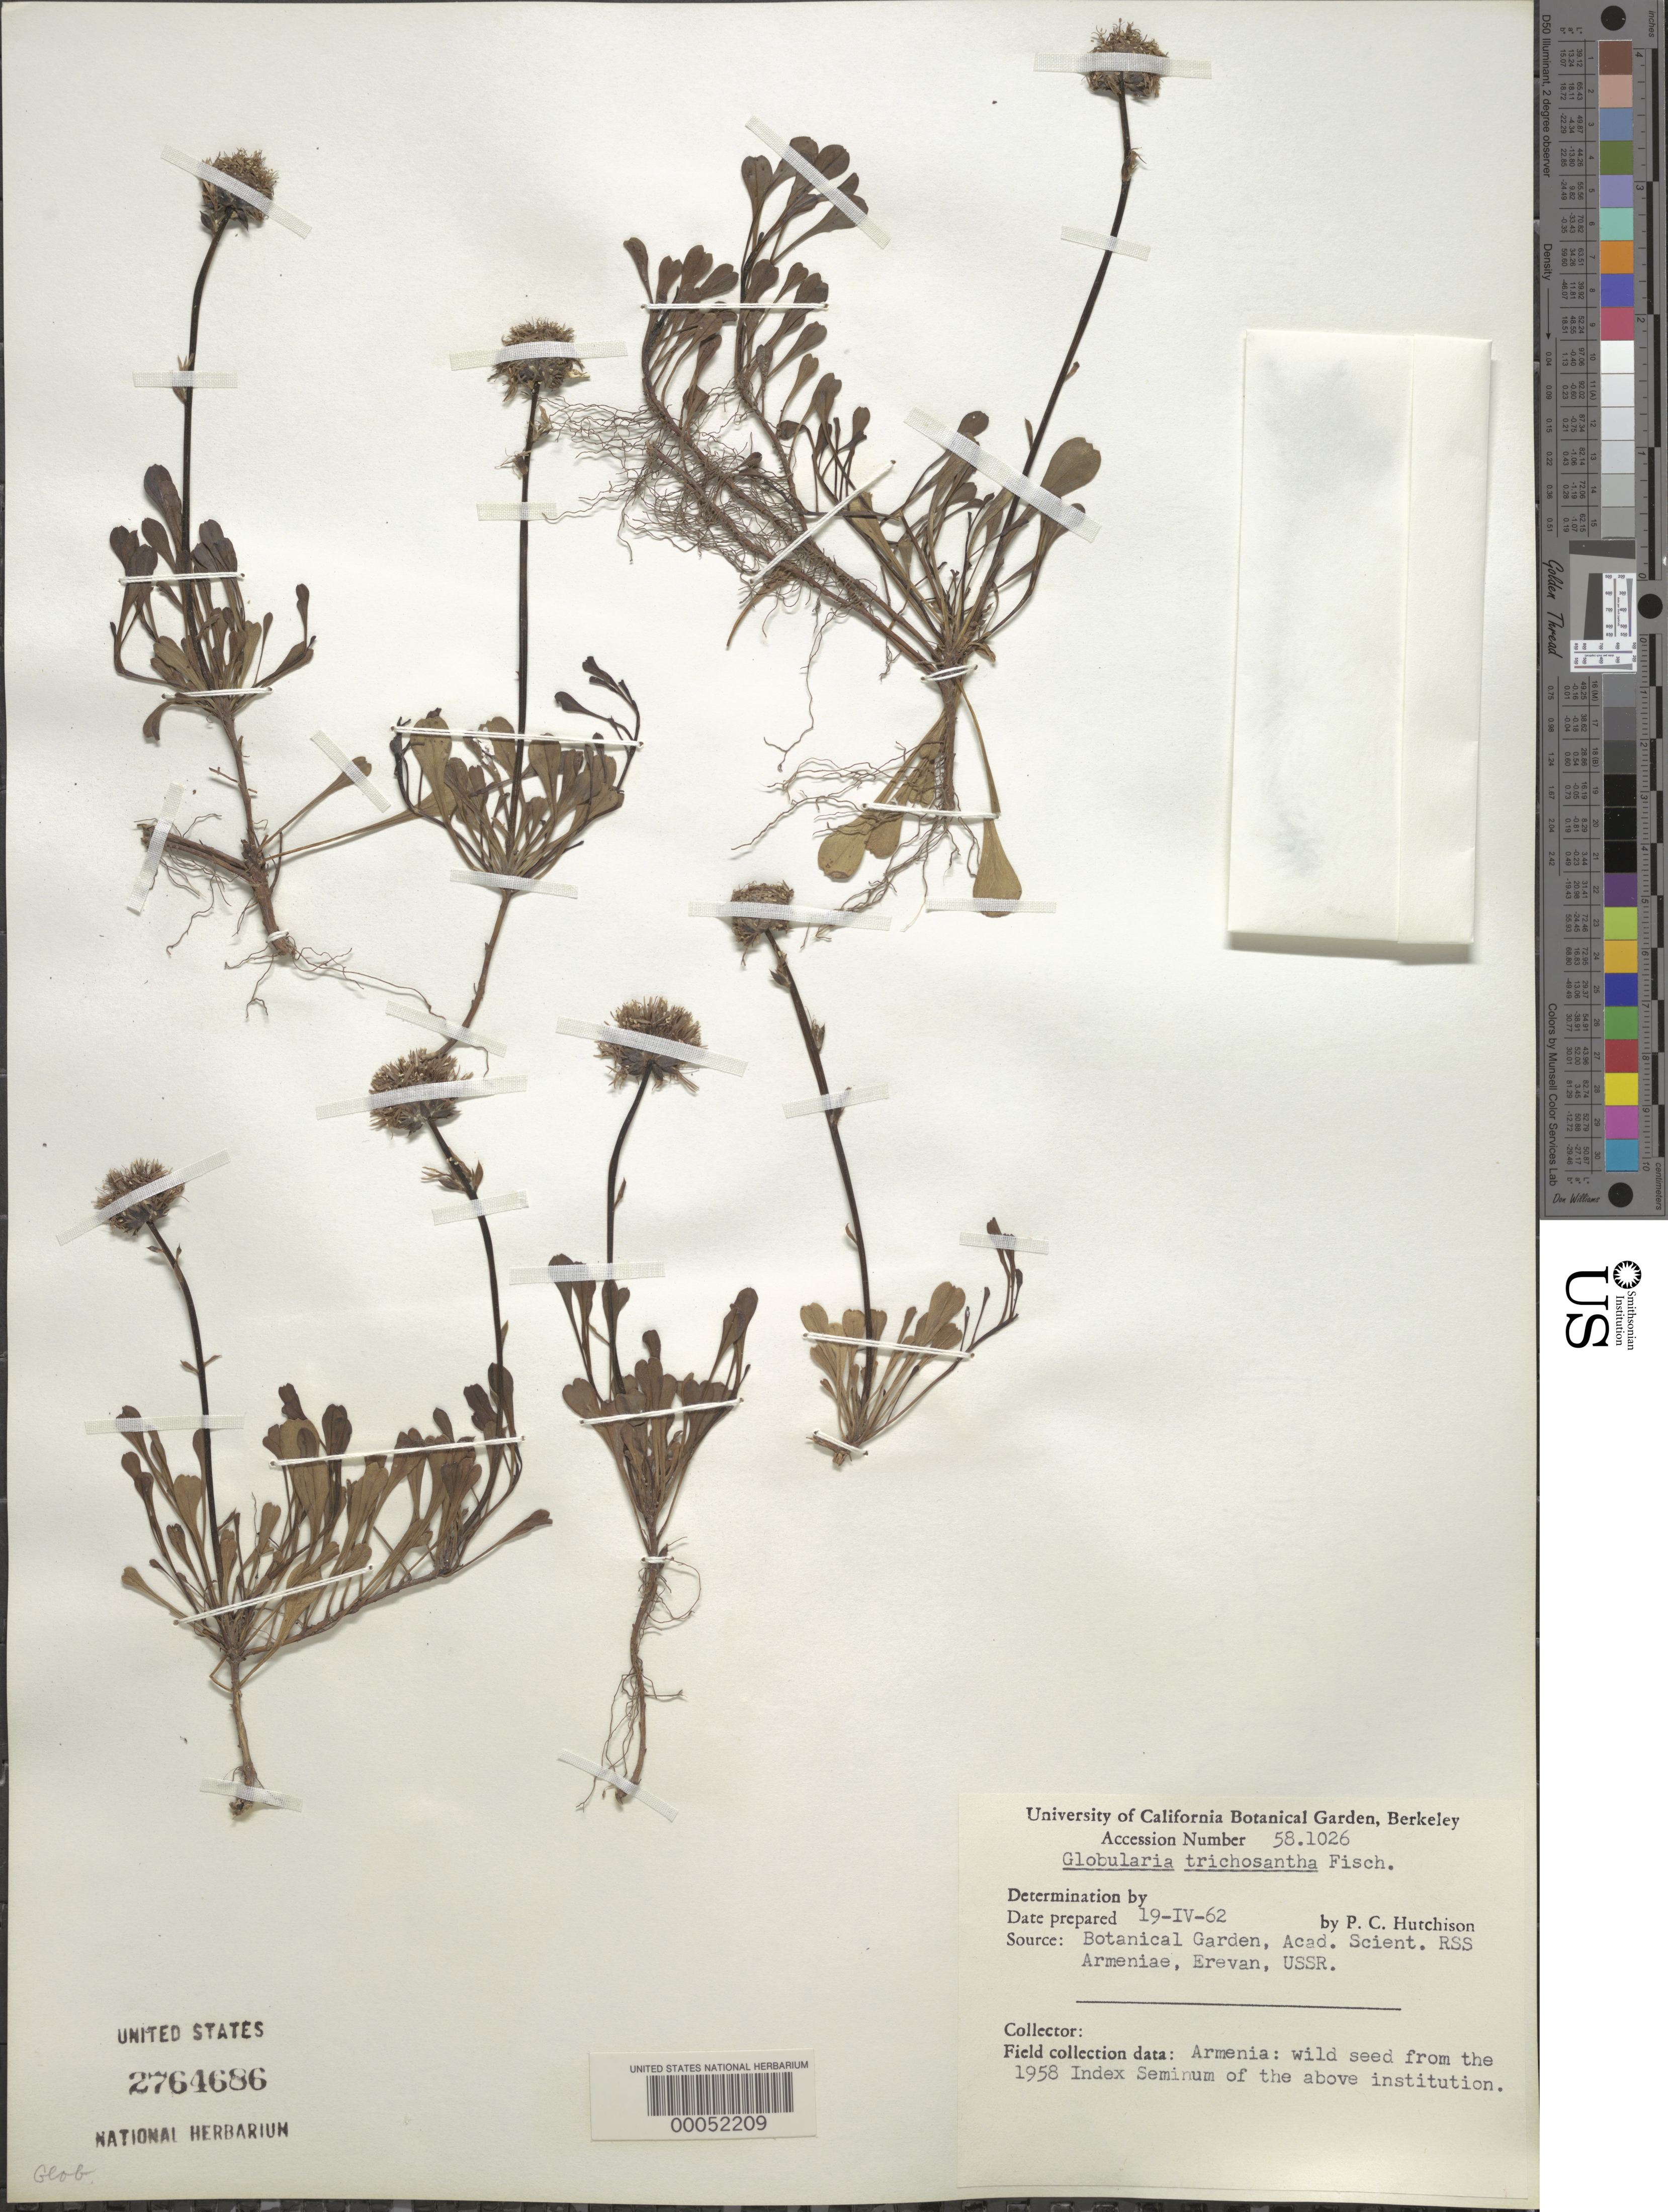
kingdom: Plantae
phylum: Tracheophyta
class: Magnoliopsida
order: Lamiales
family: Plantaginaceae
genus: Globularia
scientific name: Globularia trichosantha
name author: Fisch. & C.A. Mey.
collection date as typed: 1958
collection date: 1958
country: Armenia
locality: Botanical garden, Acad. Scient. RSS Armeniae, Erevan, (USSR).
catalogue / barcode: US 2764686